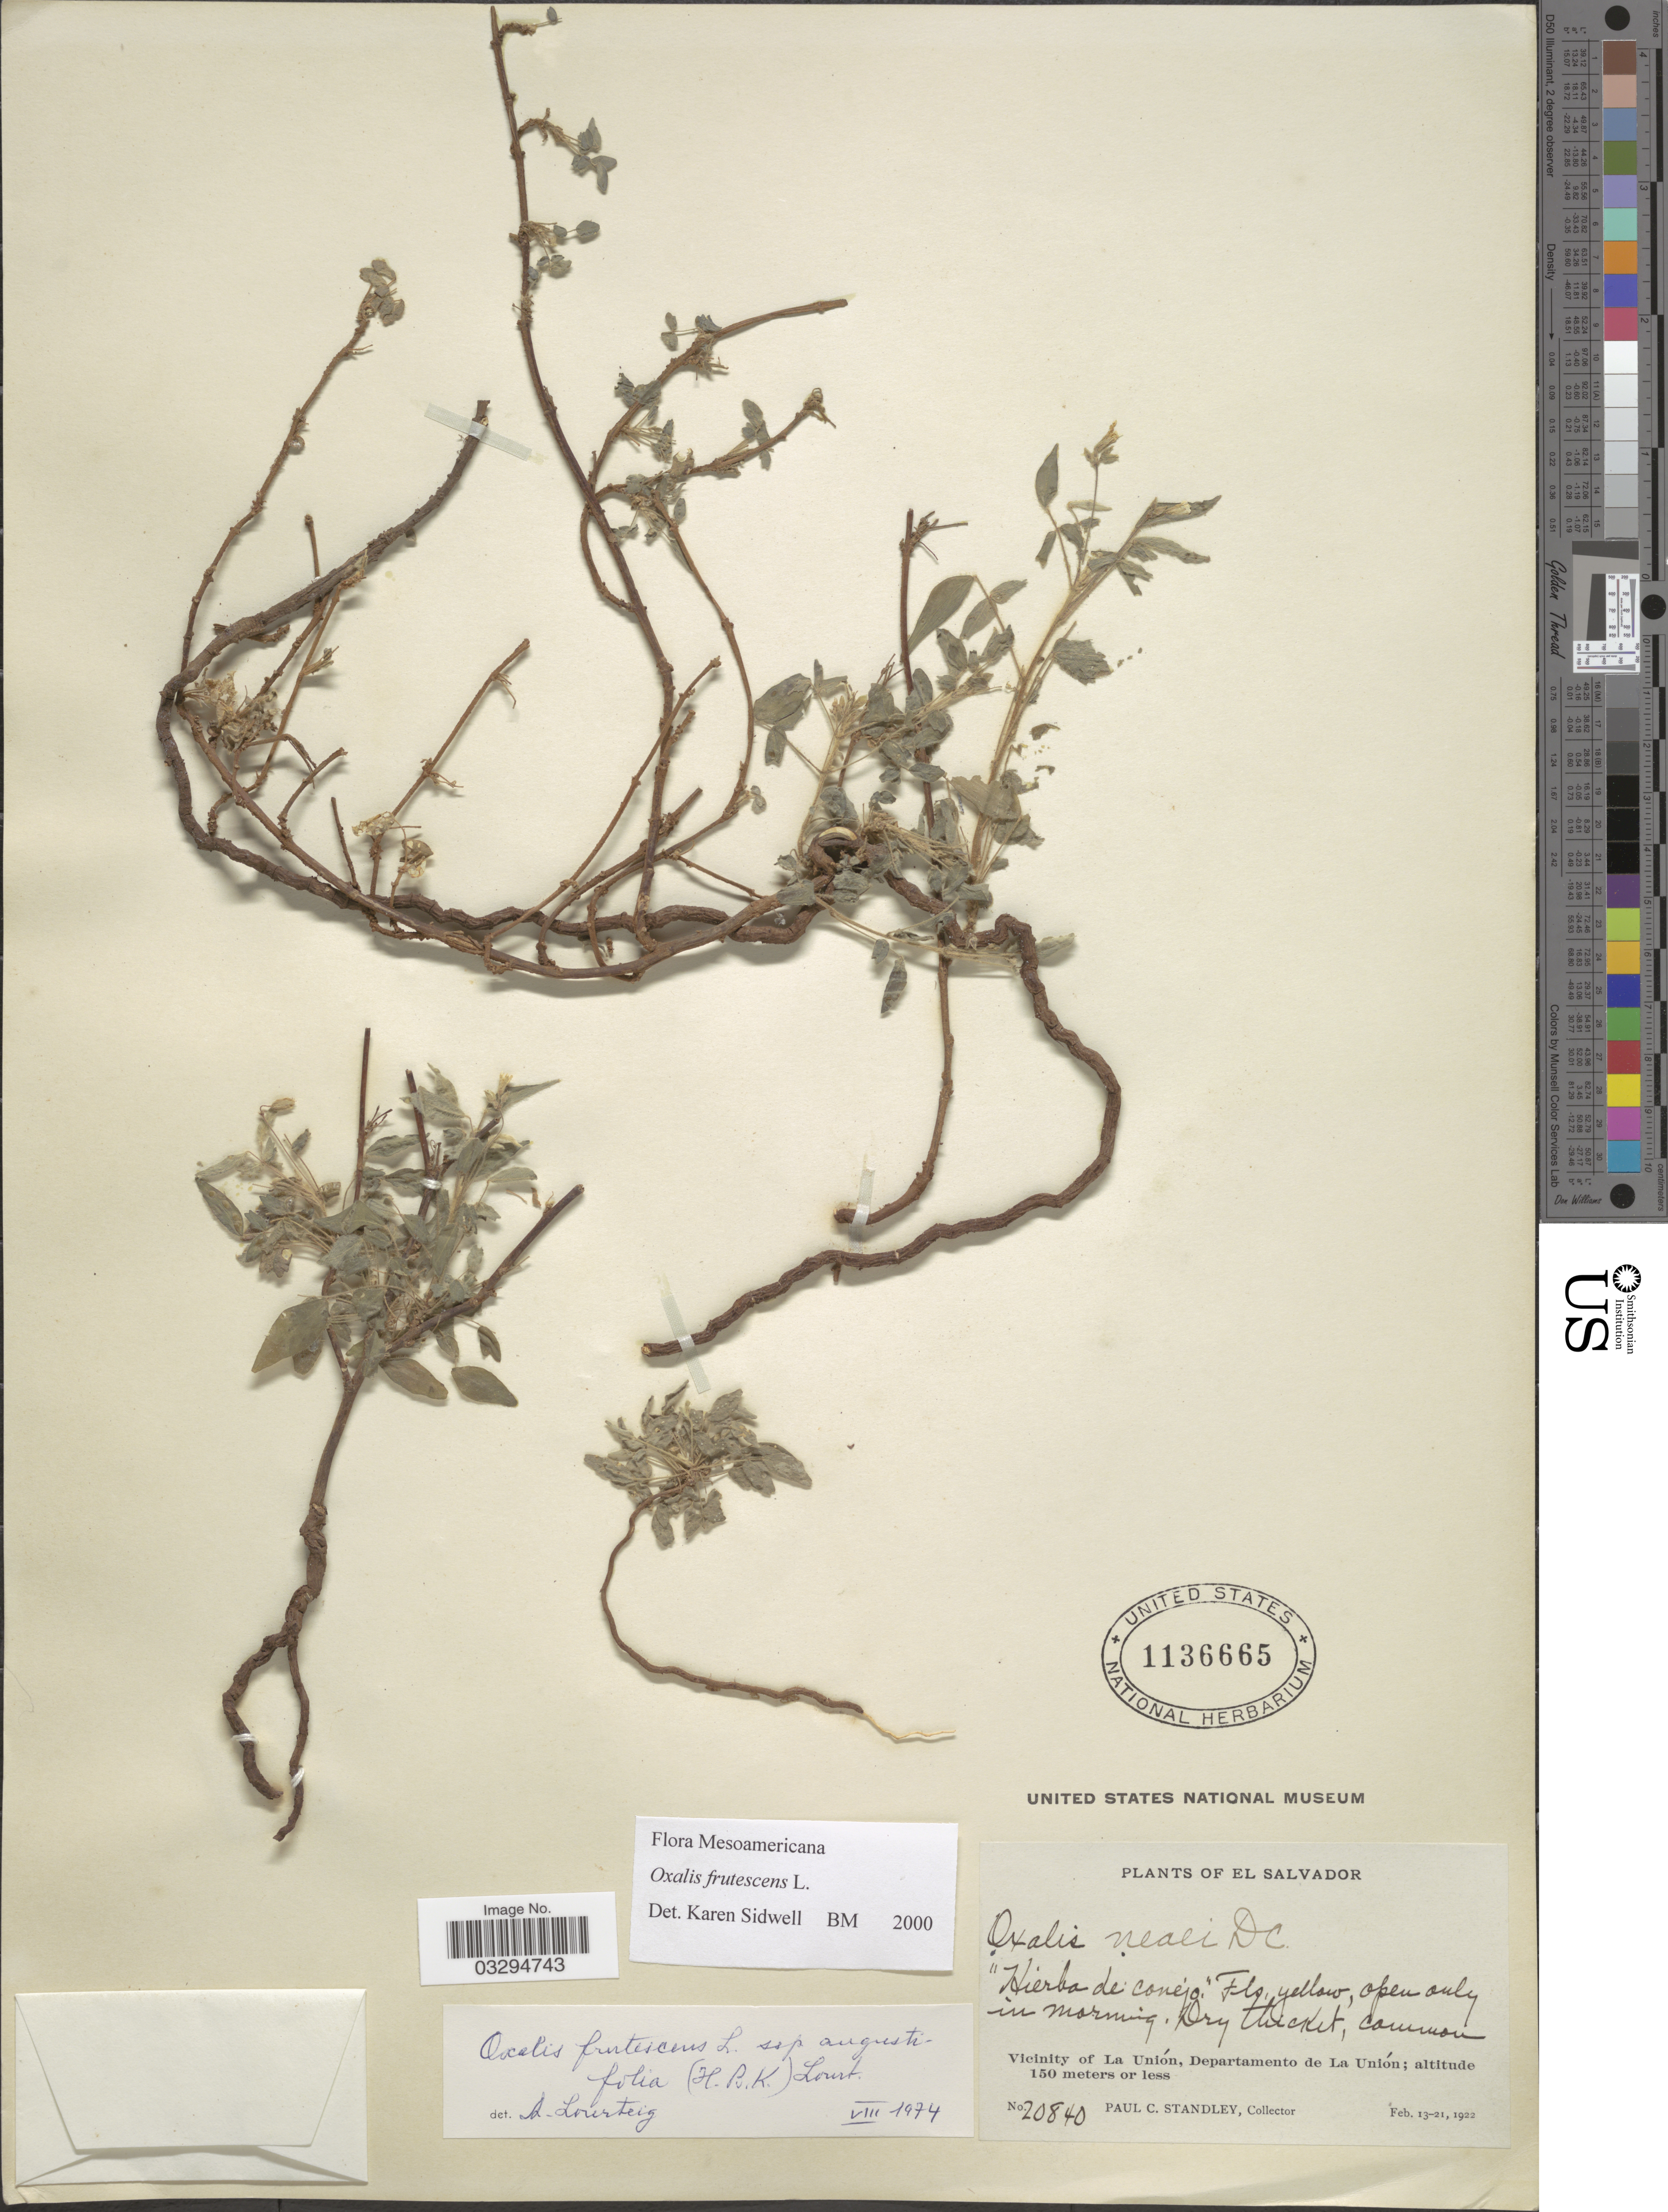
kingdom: Plantae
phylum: Tracheophyta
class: Magnoliopsida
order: Oxalidales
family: Oxalidaceae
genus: Oxalis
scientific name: Oxalis frutescens subsp. angustifolia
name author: (Kunth) Lourteig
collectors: P. C. Standley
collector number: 20840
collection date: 1922-02-13/1922-02-21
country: El Salvador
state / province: La Union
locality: Vicinity of La Unión, Departamento de La Unión.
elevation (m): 150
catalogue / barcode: US 1136665